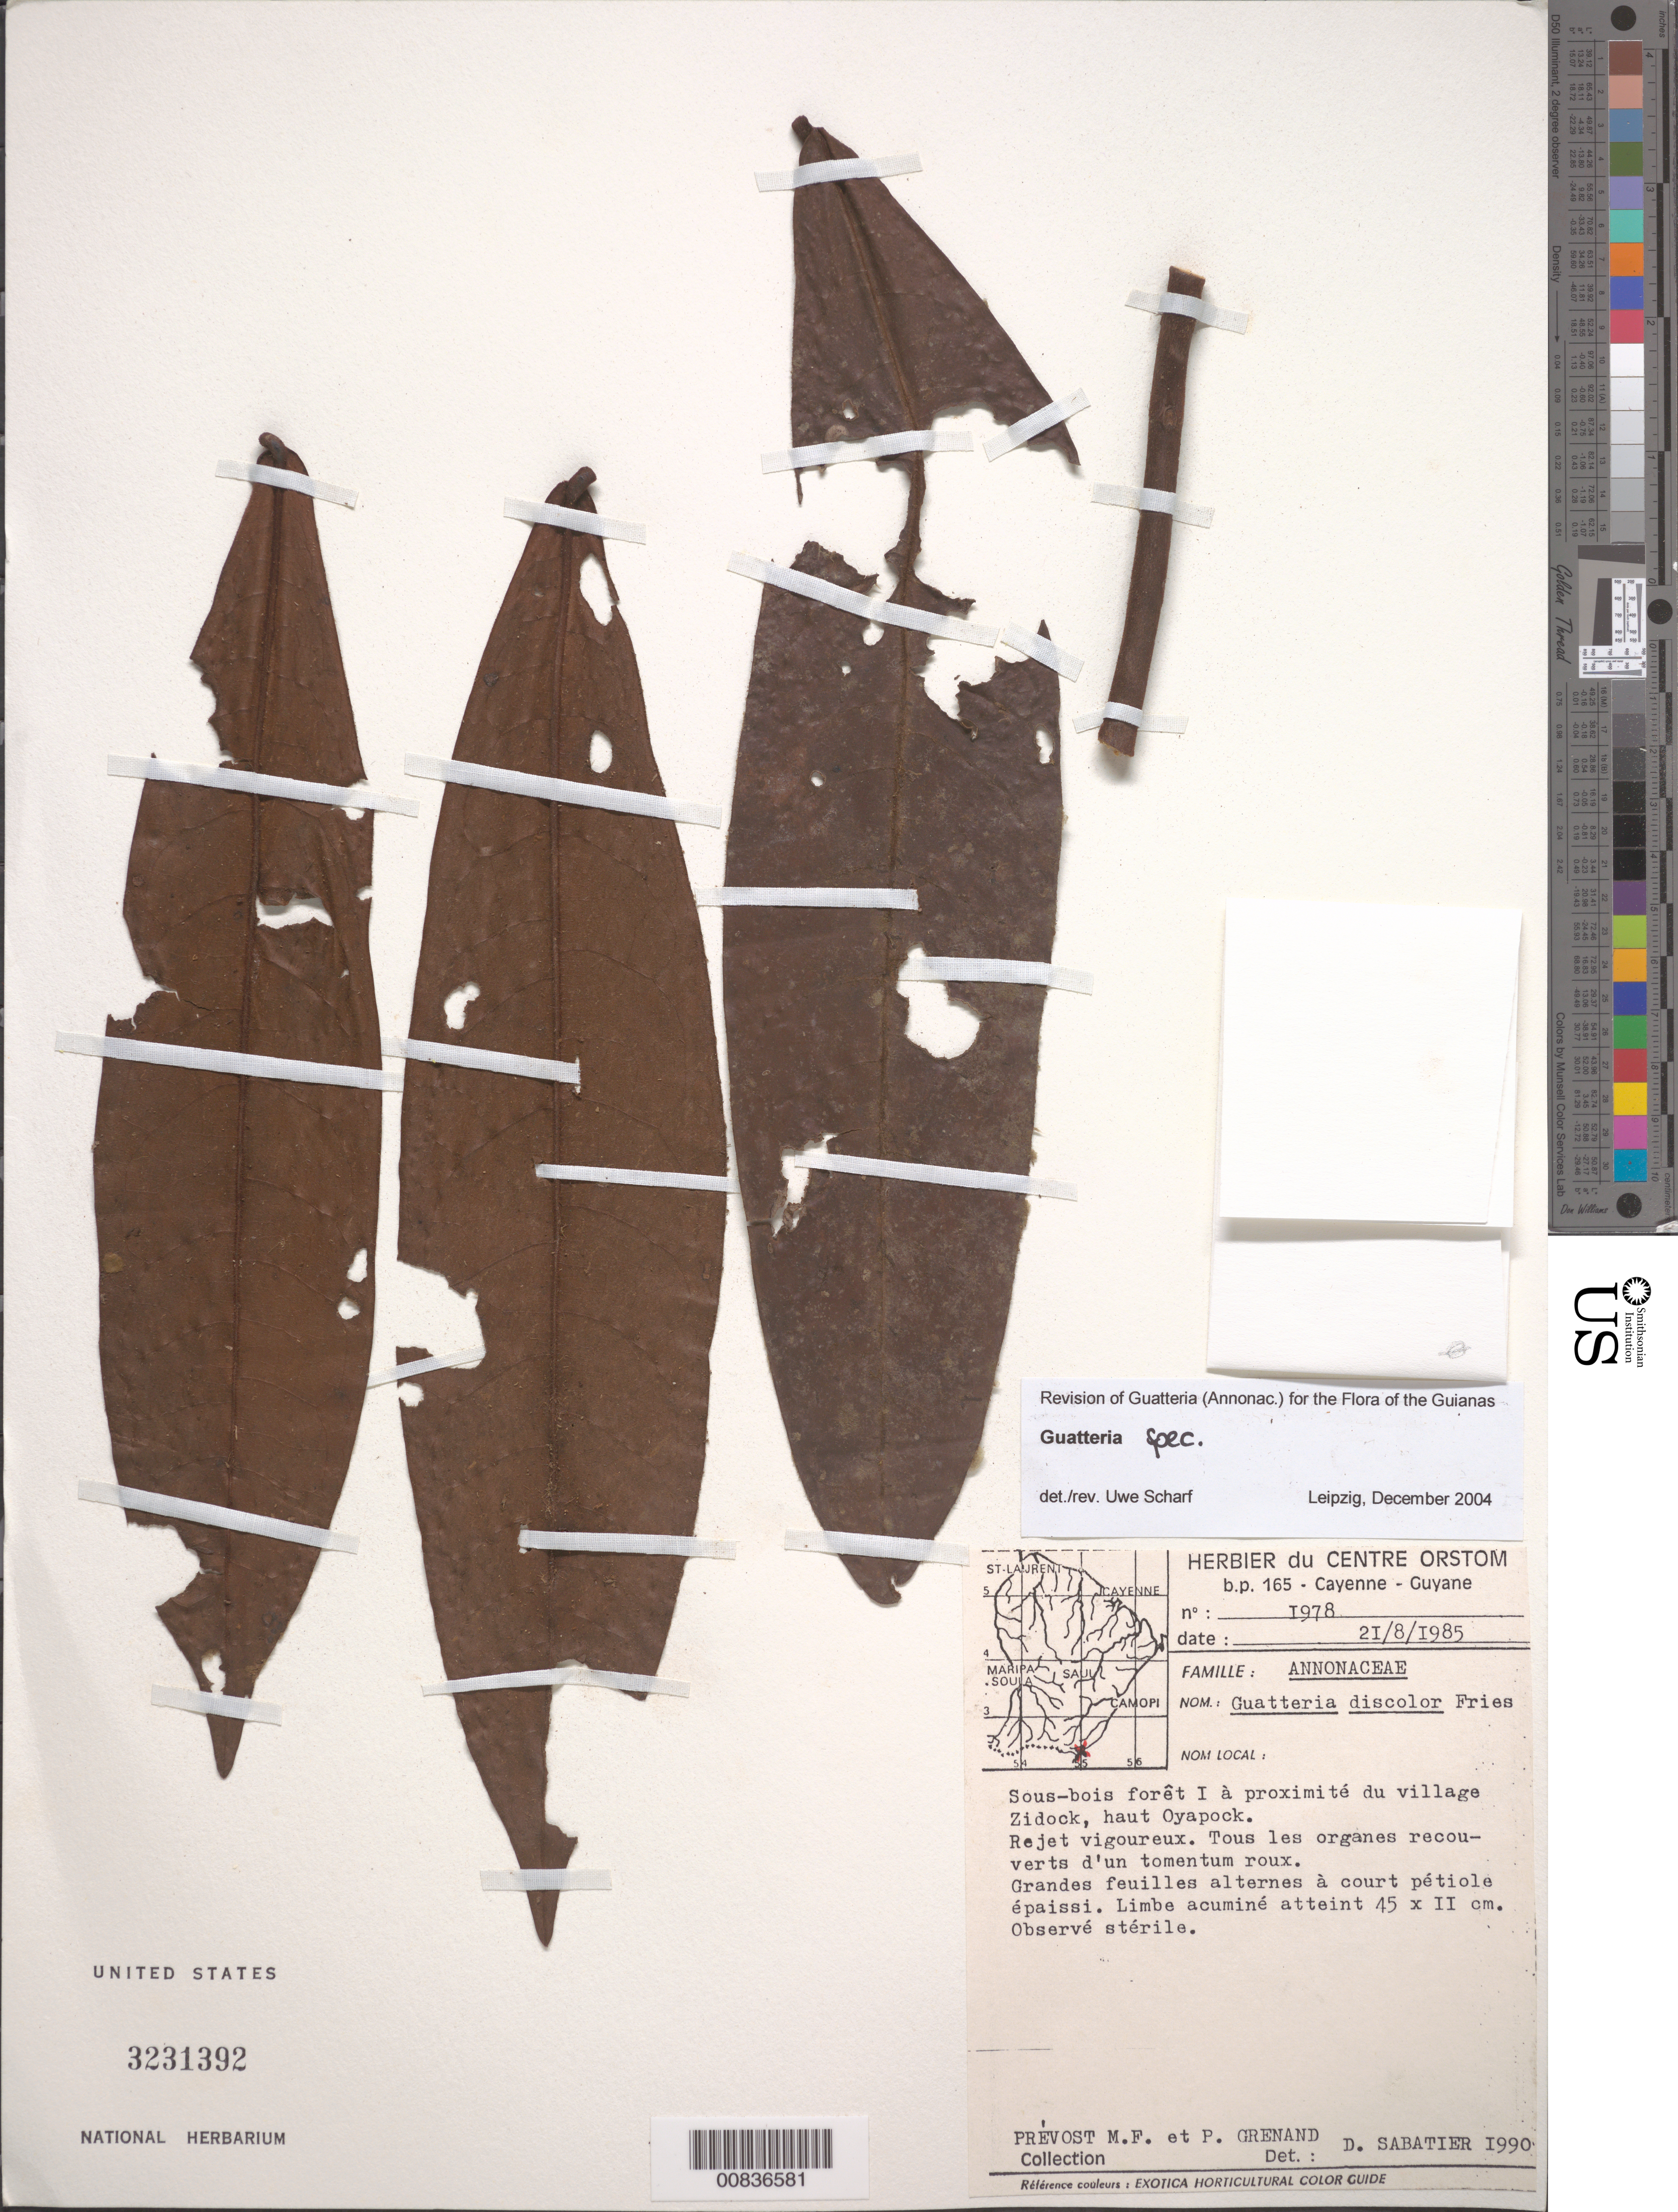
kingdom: Plantae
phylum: Tracheophyta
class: Magnoliopsida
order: Magnoliales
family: Annonaceae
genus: Guatteria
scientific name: Guatteria sp.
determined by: Scharf, U.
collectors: M.-F. Prévost & P. Grenand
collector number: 1978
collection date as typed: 21-Aug-85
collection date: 1985-08-21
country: French Guiana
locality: Trois Sauts (Haut Oyapock), Zidockville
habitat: Sous bois forêt I a proximite du village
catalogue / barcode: US 3231392